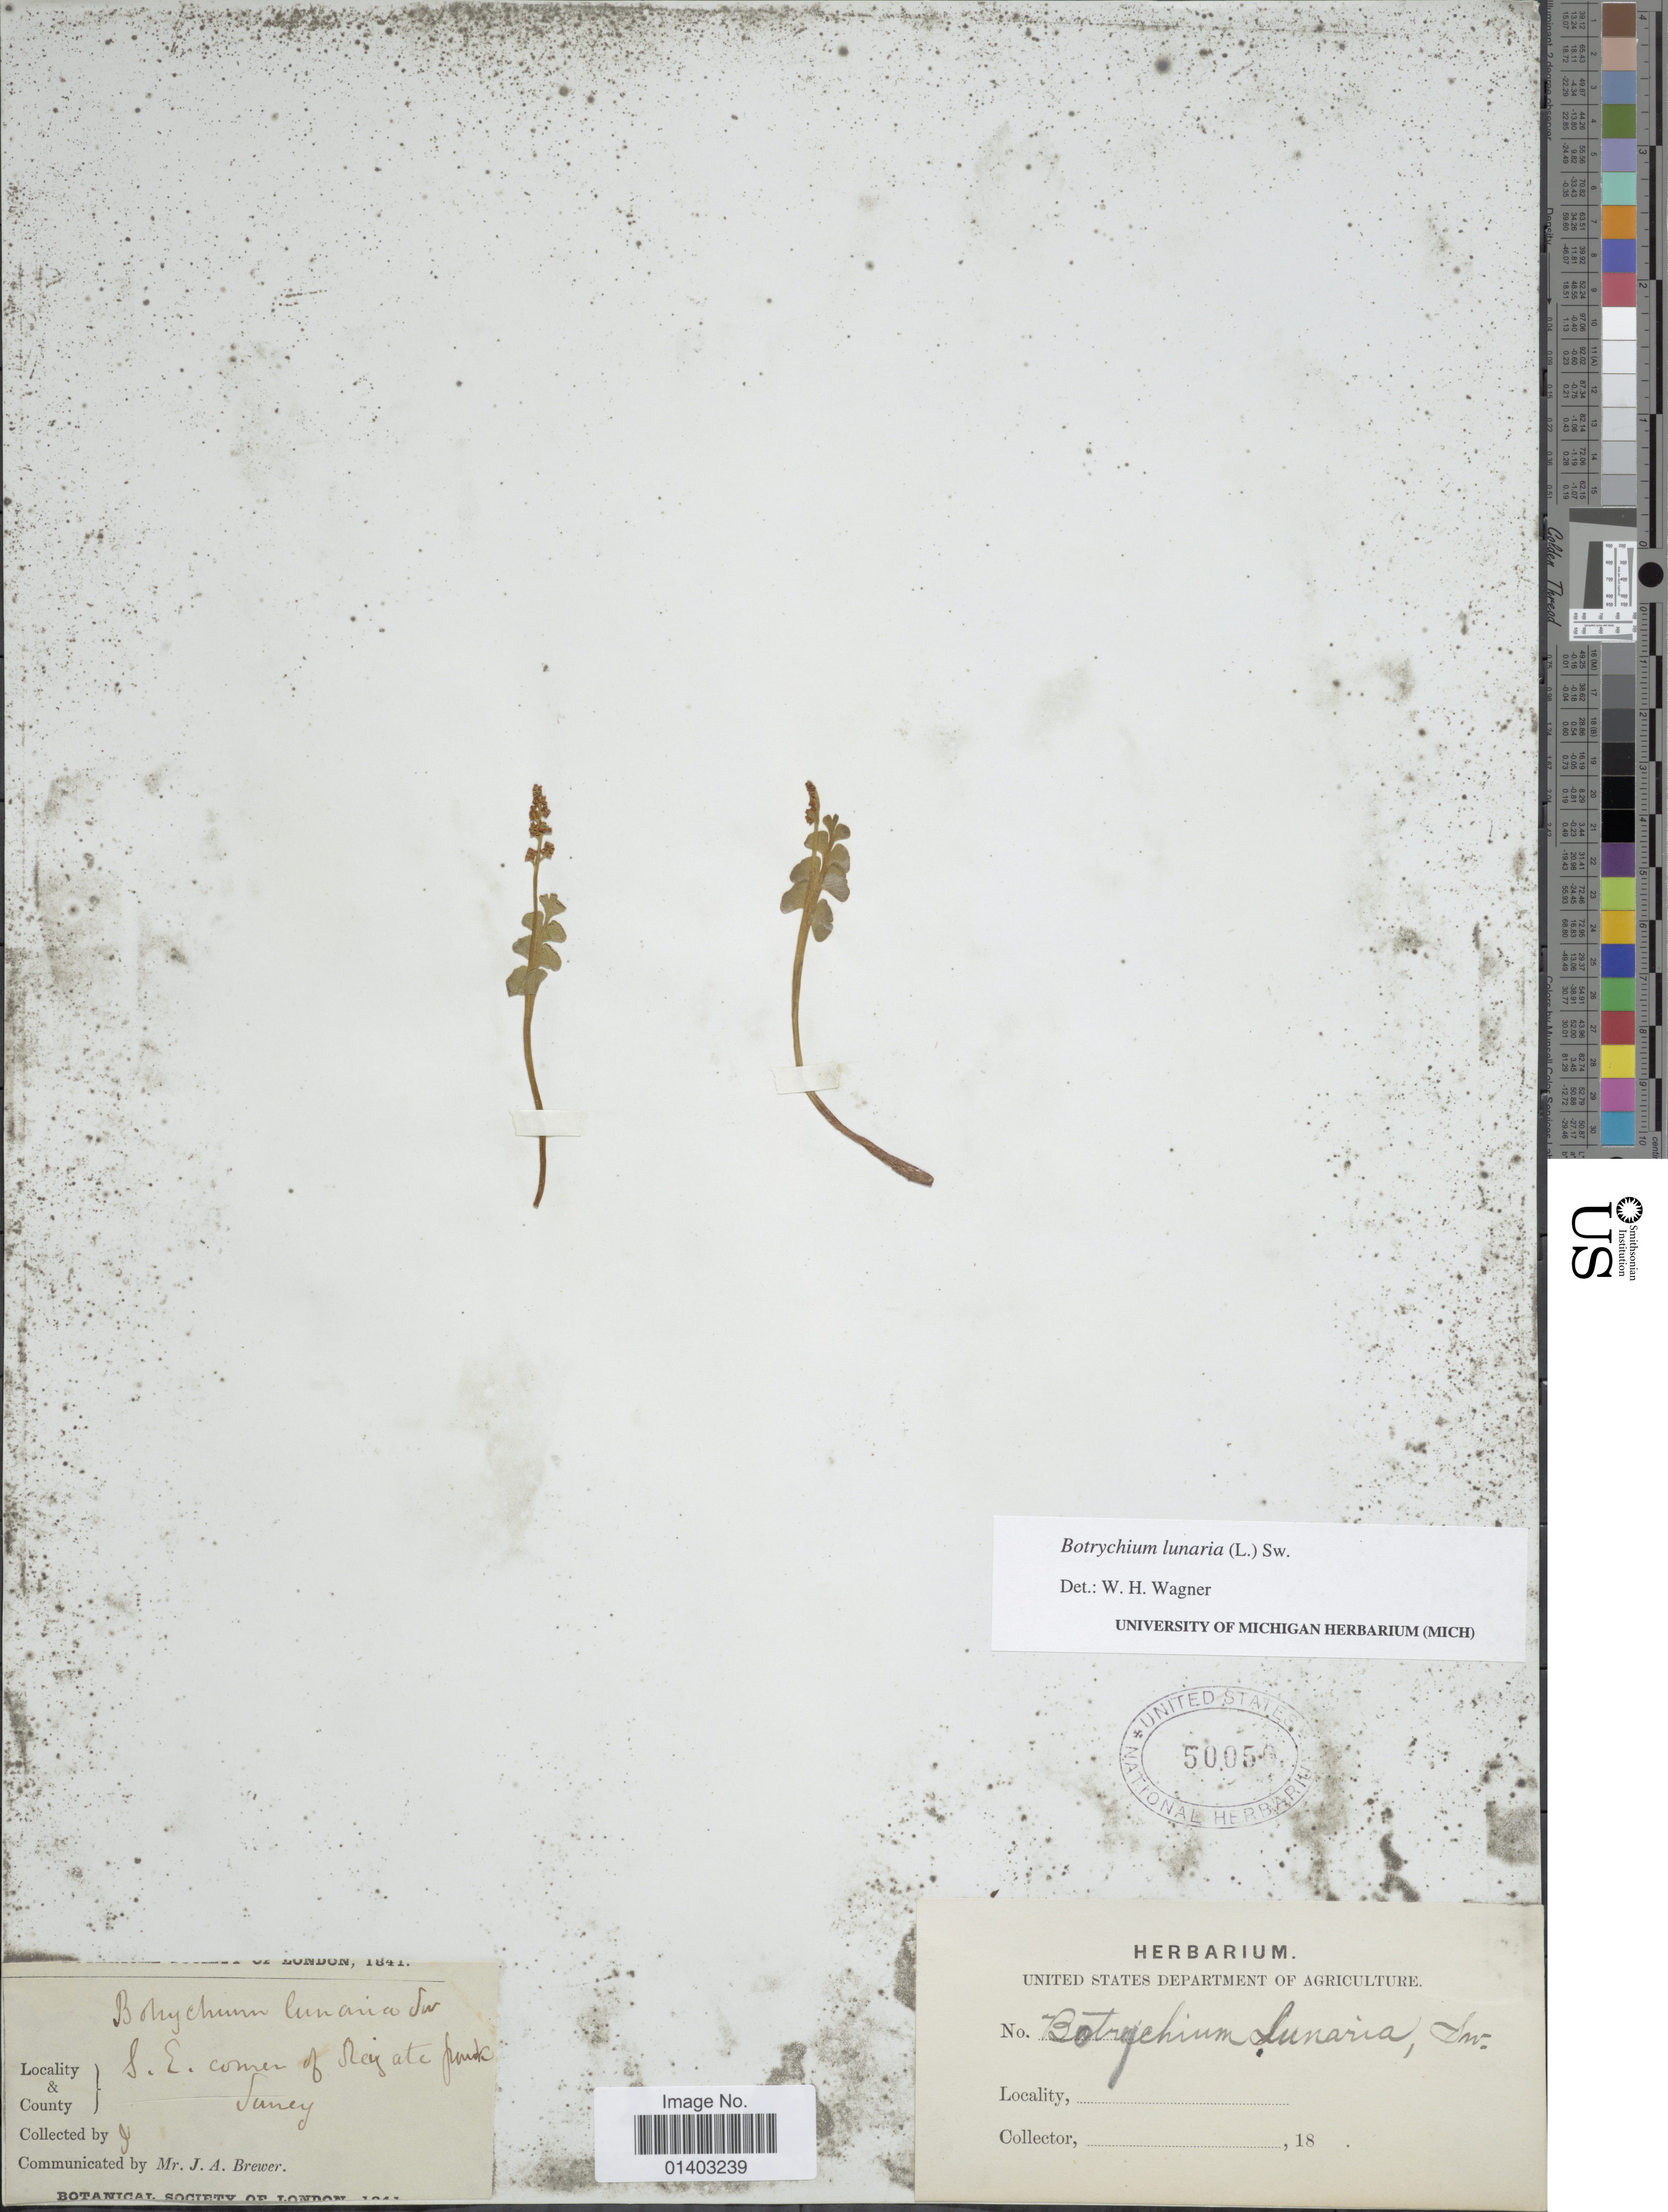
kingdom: Plantae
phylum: Tracheophyta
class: Polypodiopsida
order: Ophioglossales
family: Ophioglossaceae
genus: Botrychium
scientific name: Botrychium lunaria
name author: (L.) Sw.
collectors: J. Brewer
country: United Kingdom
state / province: England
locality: S.E. corner of Reigate Park Surrey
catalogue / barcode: US 50050